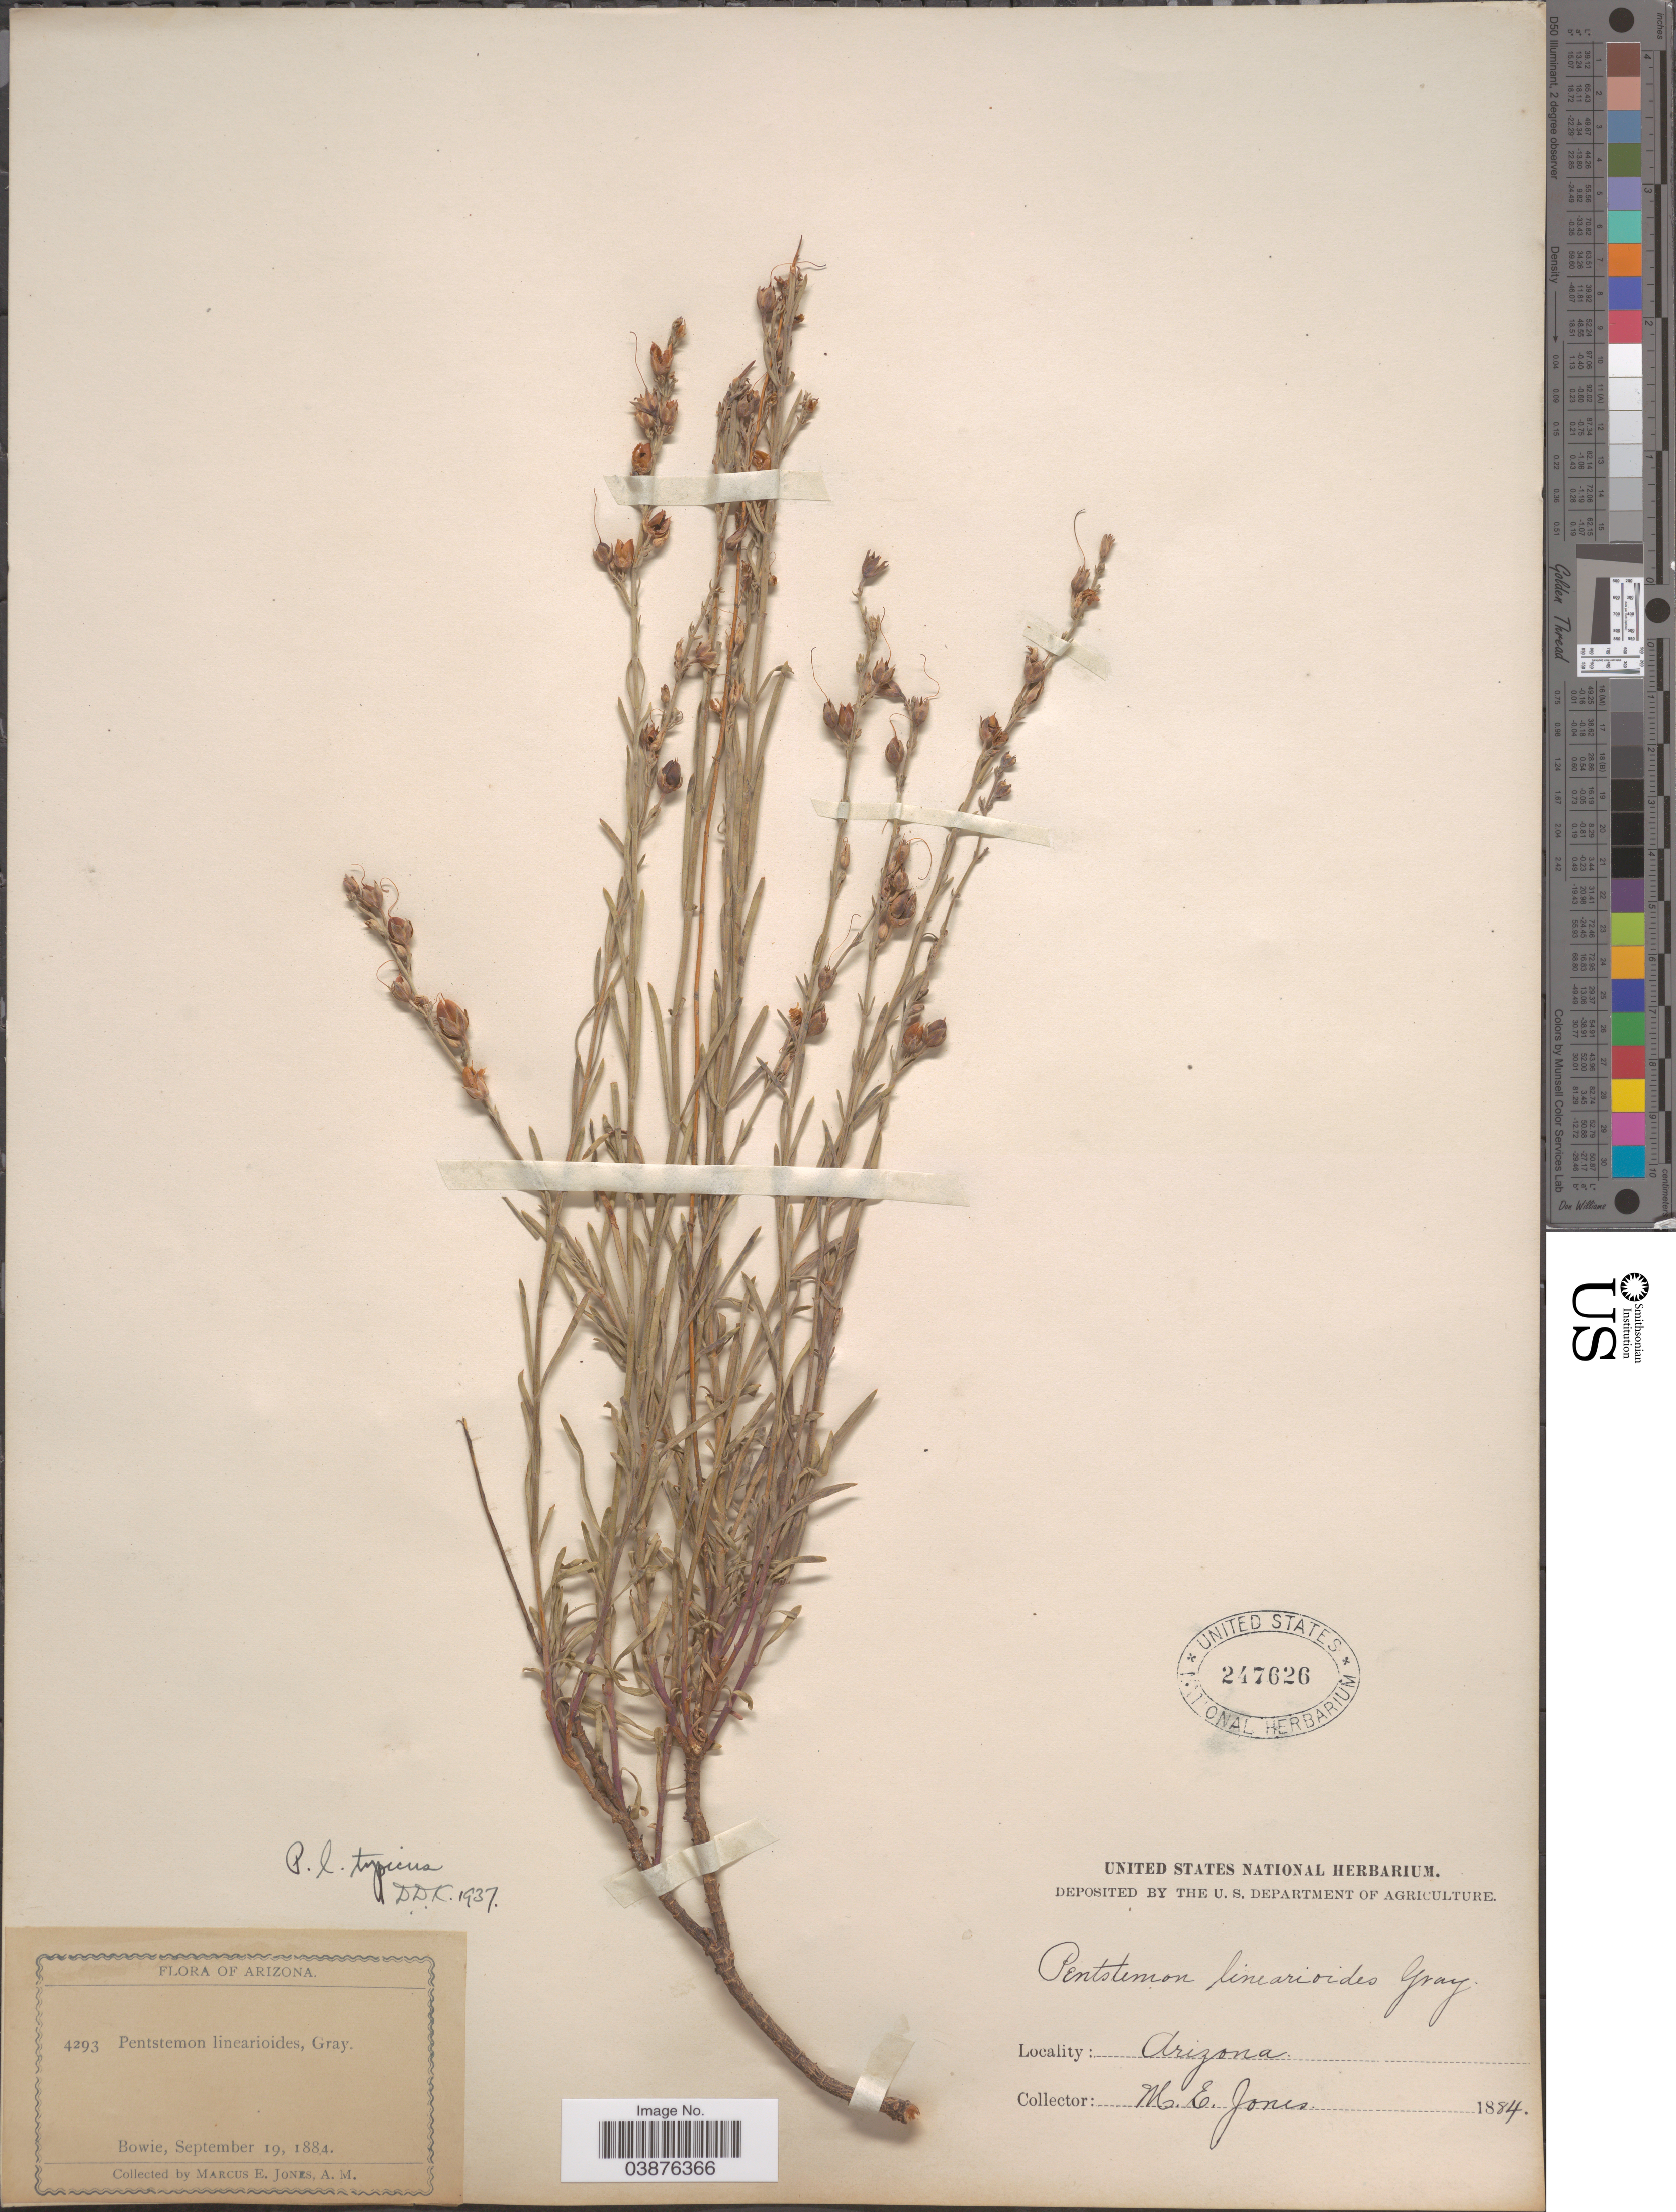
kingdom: Plantae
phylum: Tracheophyta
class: Magnoliopsida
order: Lamiales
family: Plantaginaceae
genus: Penstemon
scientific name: Penstemon linarioides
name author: A. Gray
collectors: M. E. Jones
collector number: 4293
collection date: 1884-09-19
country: United States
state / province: Arizona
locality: Bowie.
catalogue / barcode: US 247626